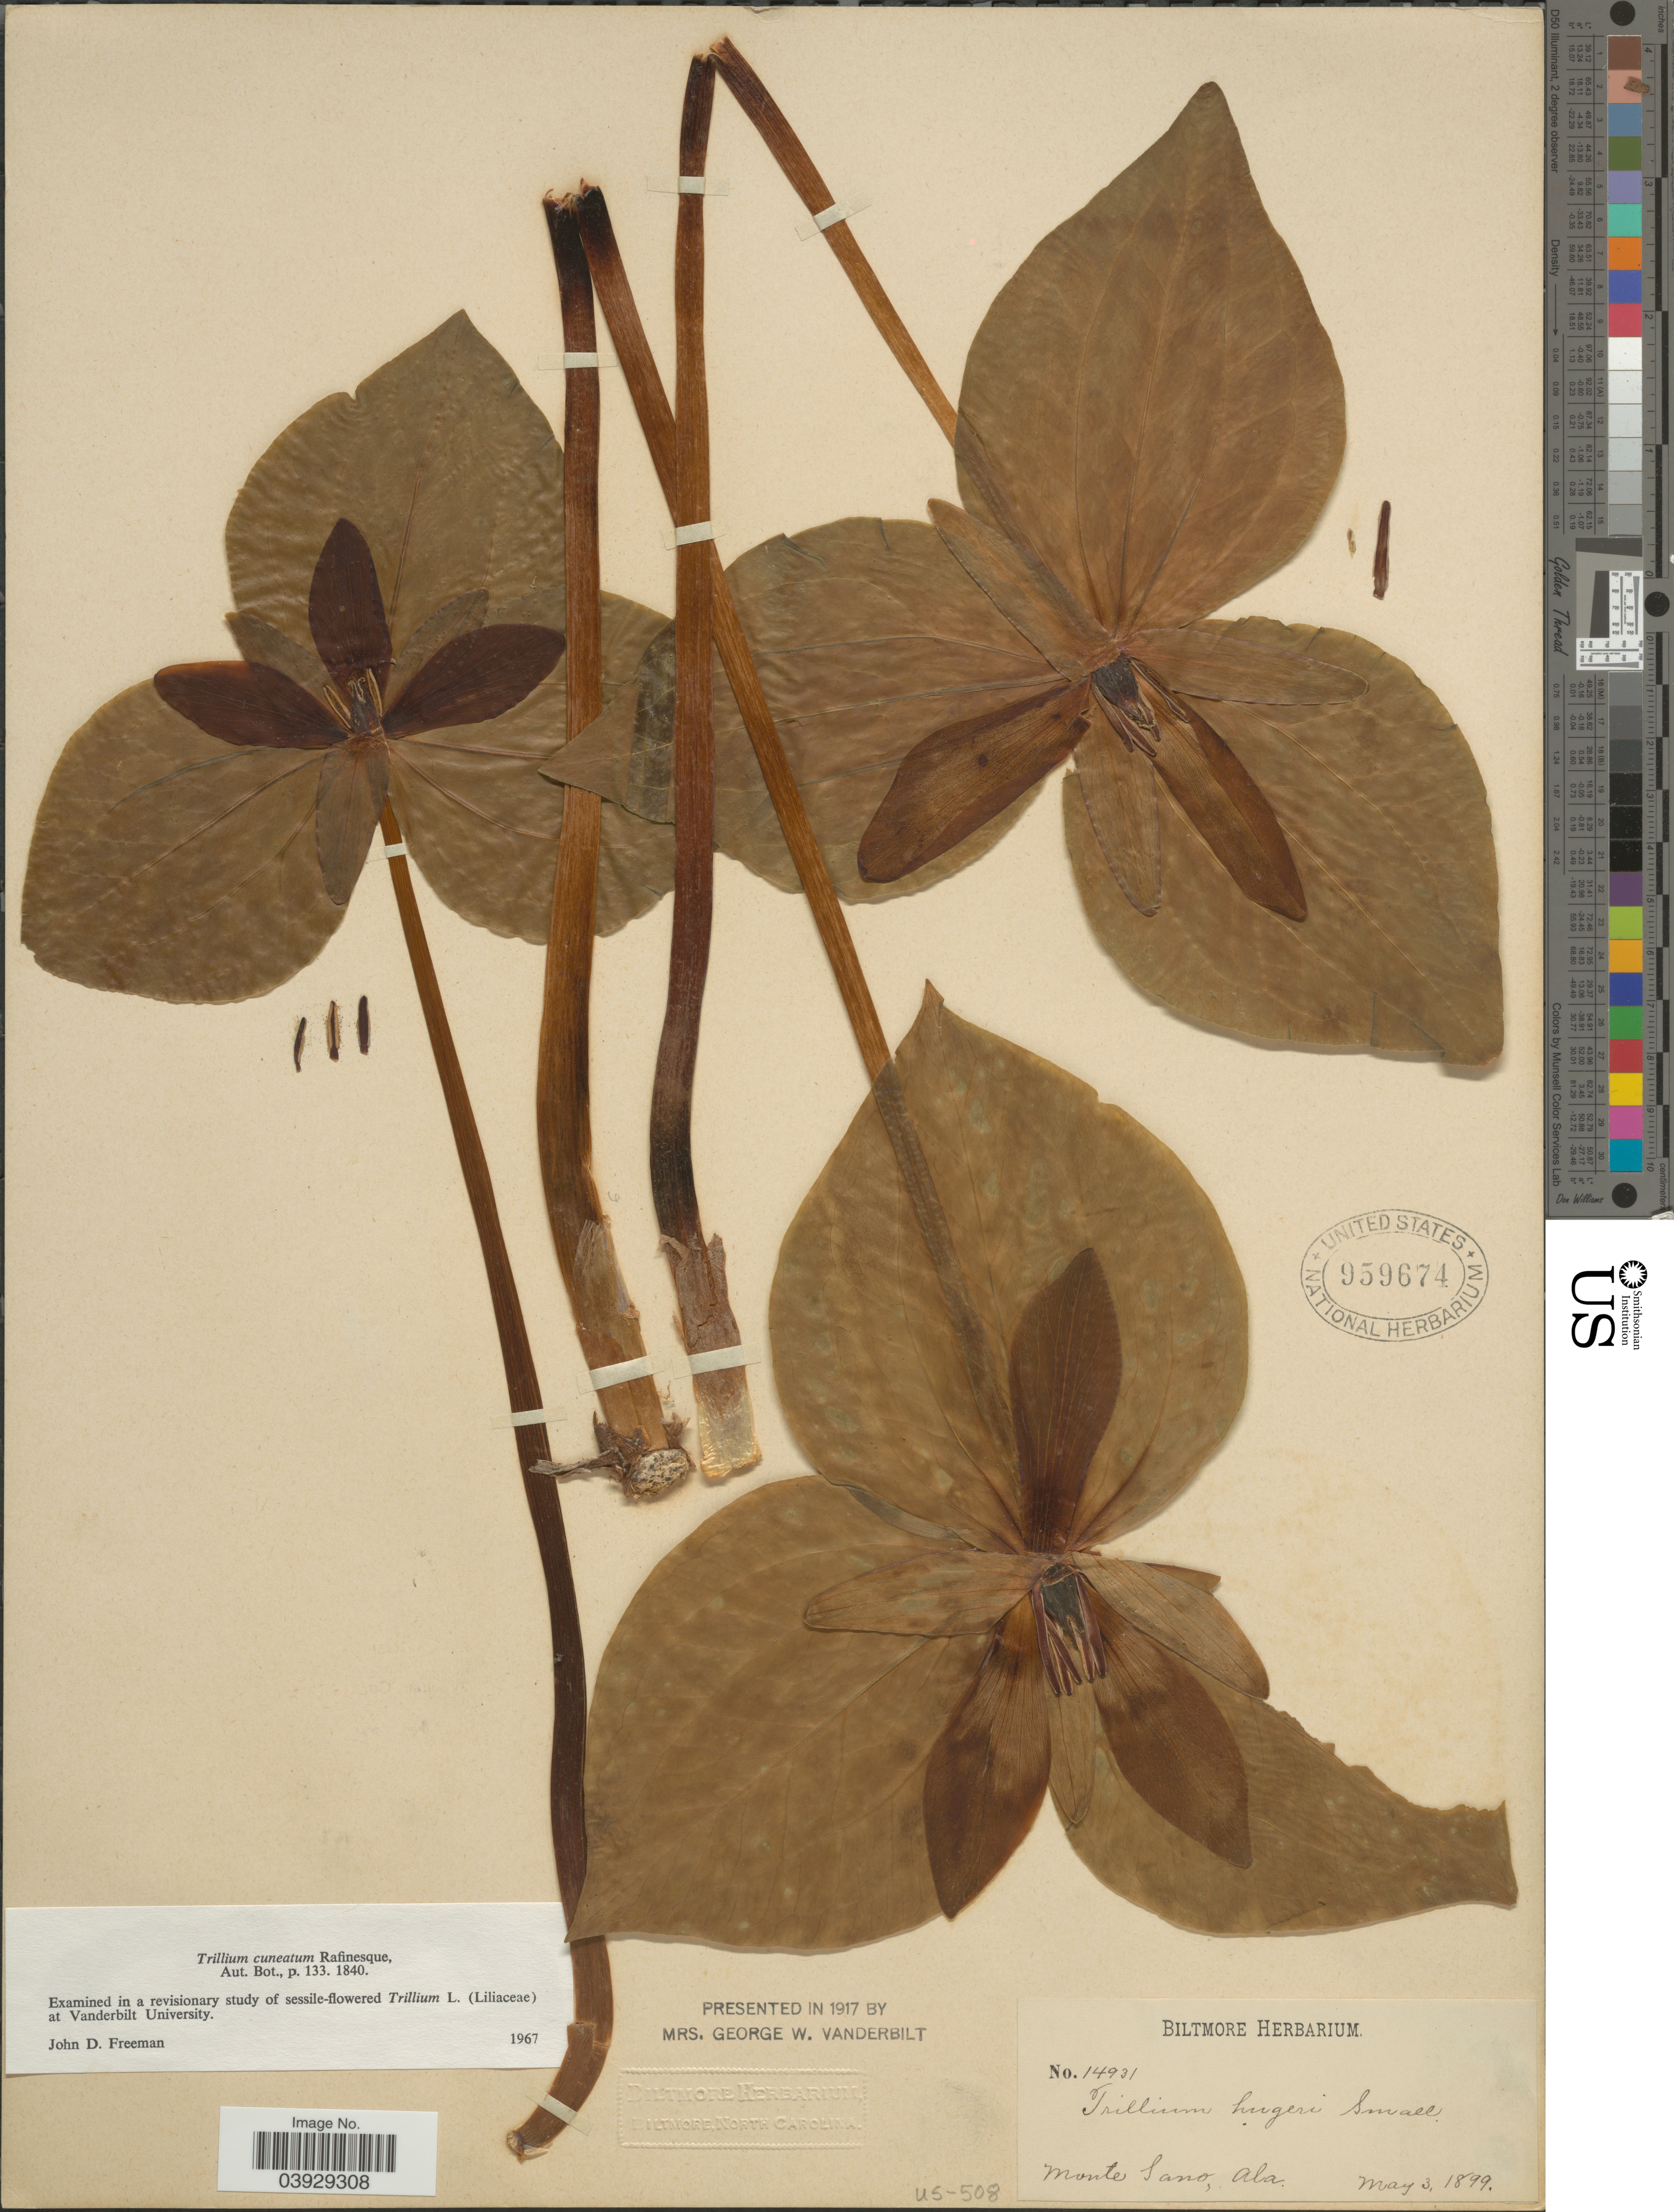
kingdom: Plantae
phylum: Tracheophyta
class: Liliopsida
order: Liliales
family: Melanthiaceae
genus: Trillium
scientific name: Trillium cuneatum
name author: Raf.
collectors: ex herb. Biltmore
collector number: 14931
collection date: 1899-05-03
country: United States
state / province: Alabama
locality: Monte Sano.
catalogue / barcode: US 959674